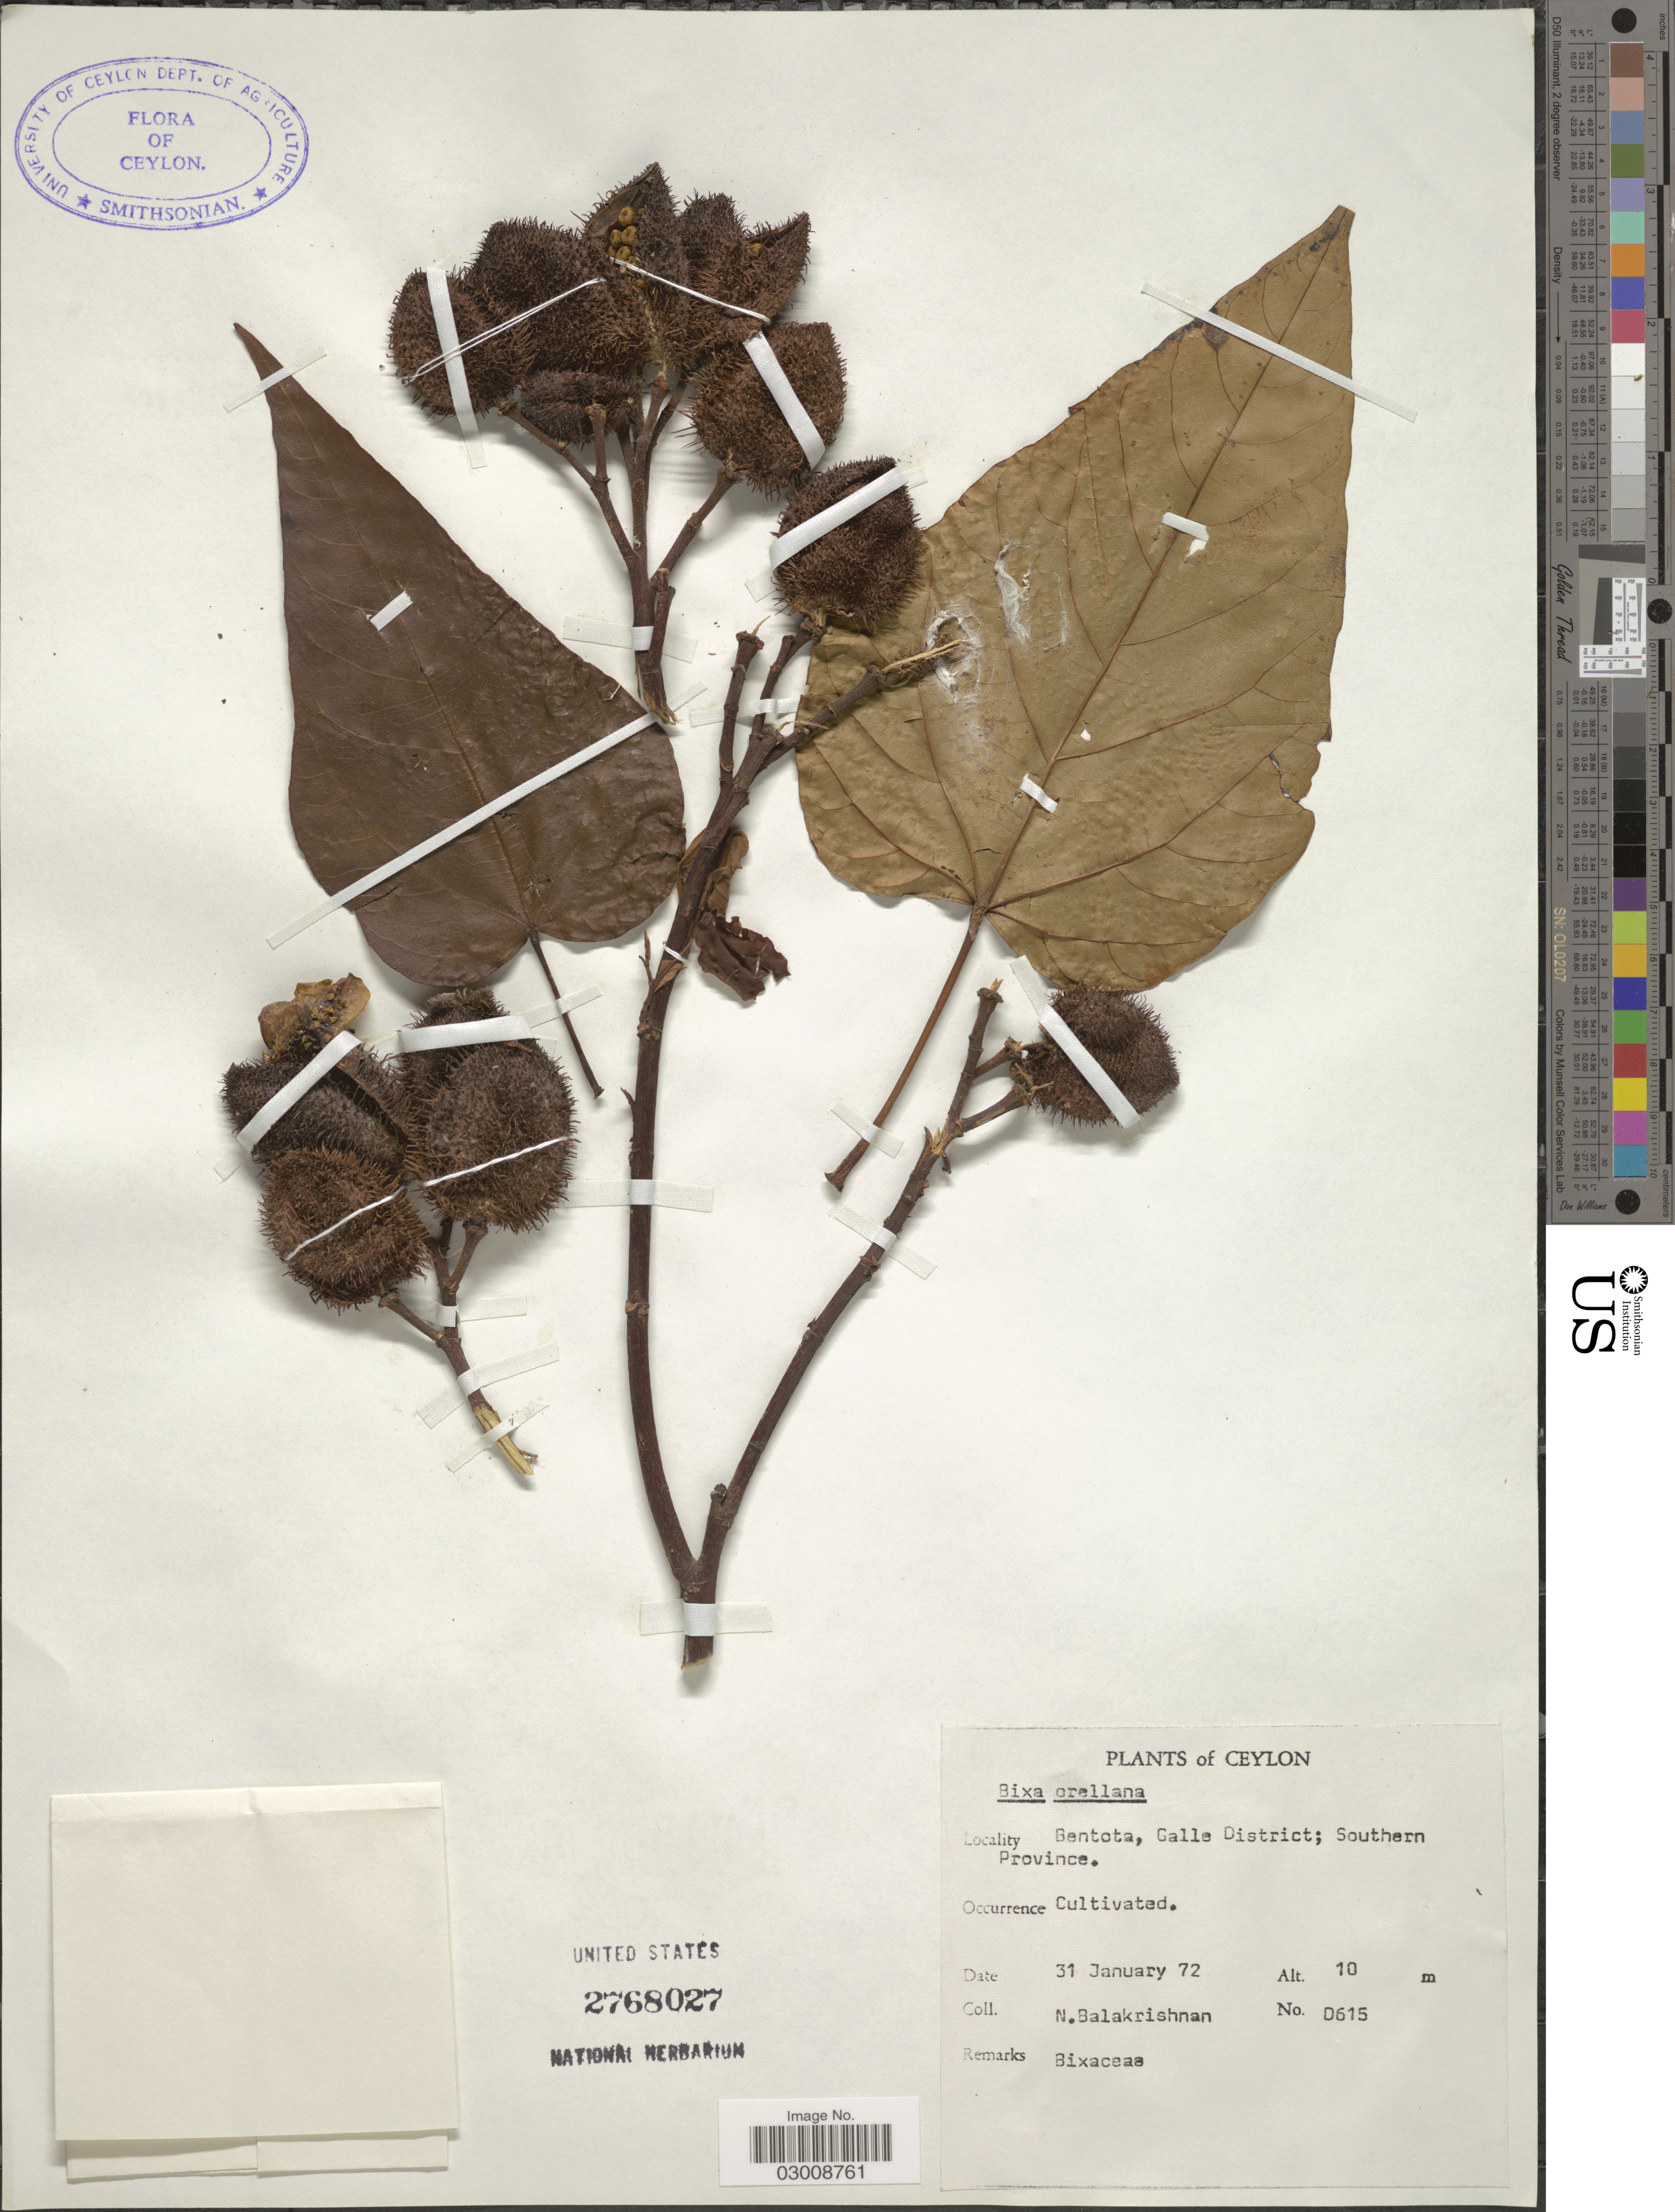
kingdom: Plantae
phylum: Tracheophyta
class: Magnoliopsida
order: Malvales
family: Bixaceae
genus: Bixa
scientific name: Bixa orellana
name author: L.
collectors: N. Balakrishnan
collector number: D615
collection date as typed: Transcribed d/m/y: 31/1/72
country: Sri Lanka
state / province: Southern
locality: Bentota, Galle District; Southern Province, Ceylon.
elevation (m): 10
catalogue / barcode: US 2768027